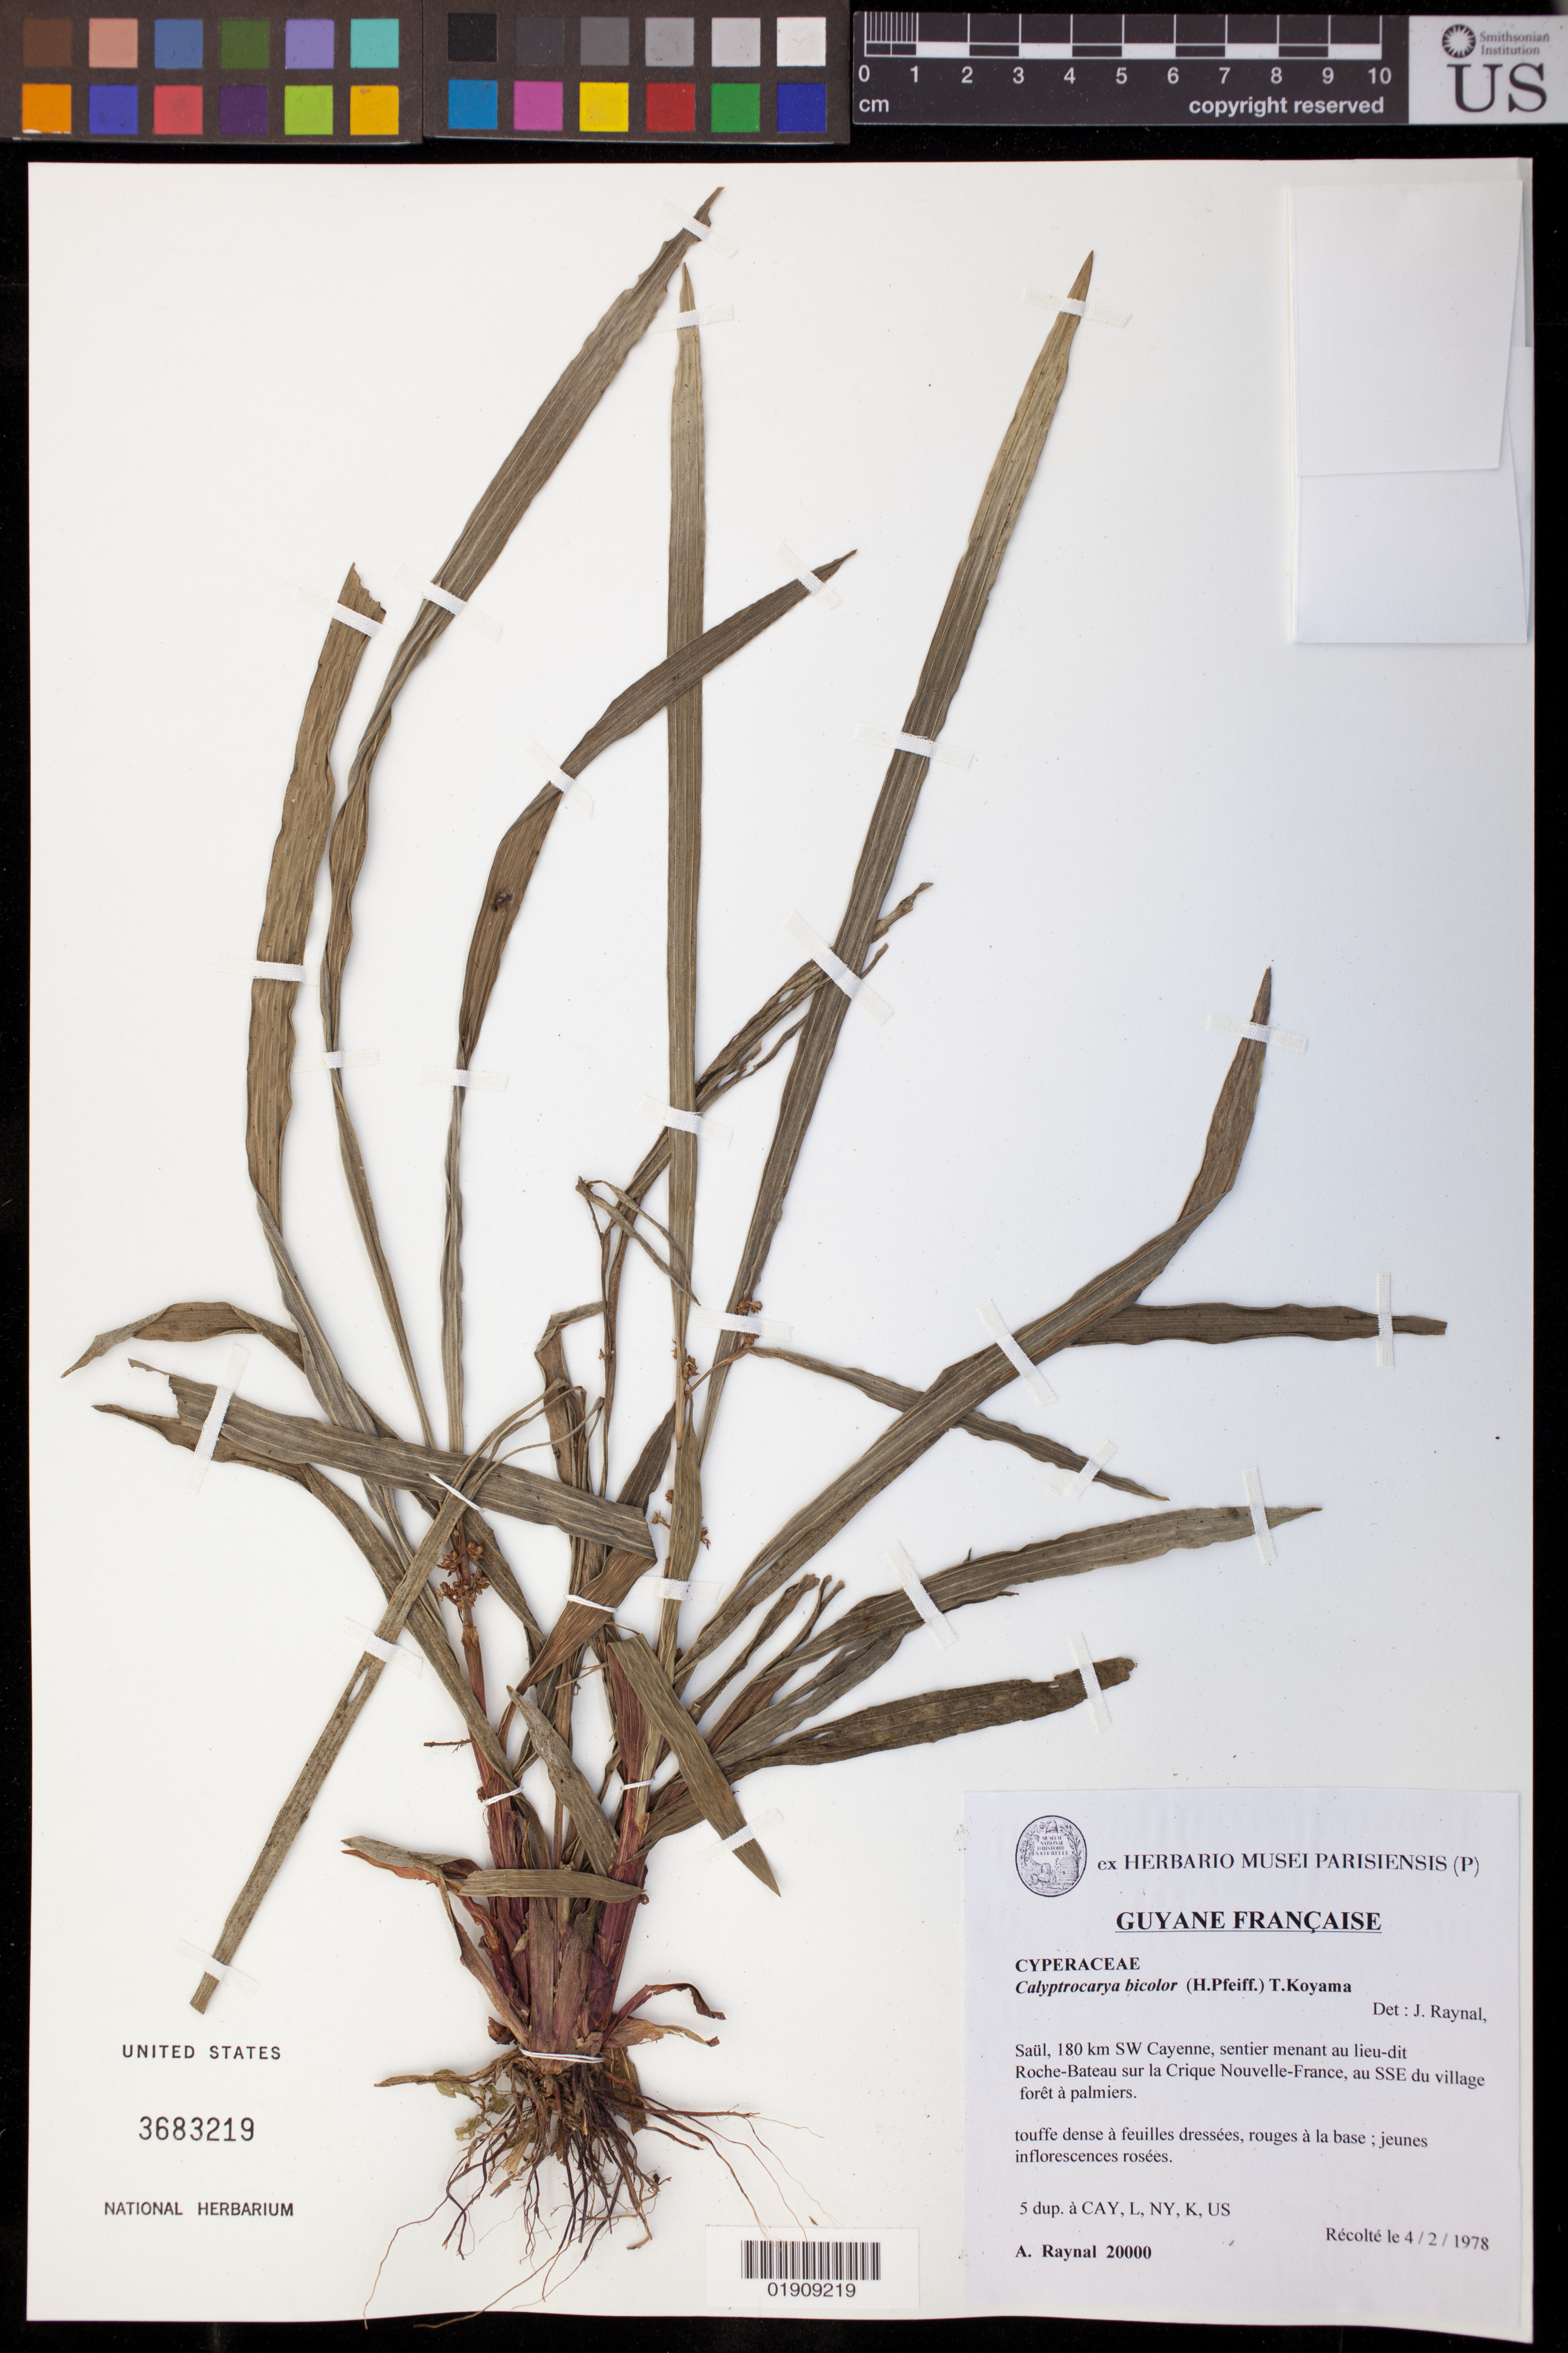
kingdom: Plantae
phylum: Tracheophyta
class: Liliopsida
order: Poales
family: Cyperaceae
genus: Calyptrocarya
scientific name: Calyptrocarya bicolor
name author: (H. Pfeiff.) T. Koyama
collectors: A. M. Raynal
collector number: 20000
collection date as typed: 4-Feb-78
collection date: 1978-02-04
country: French Guiana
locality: Saül, 180 km SW Cayenne, sentier menant au lieu-dit Roche-Bateau sur la Crique Nouvelle-France, au SSE du village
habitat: Foret a palmiers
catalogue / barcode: US 3683219